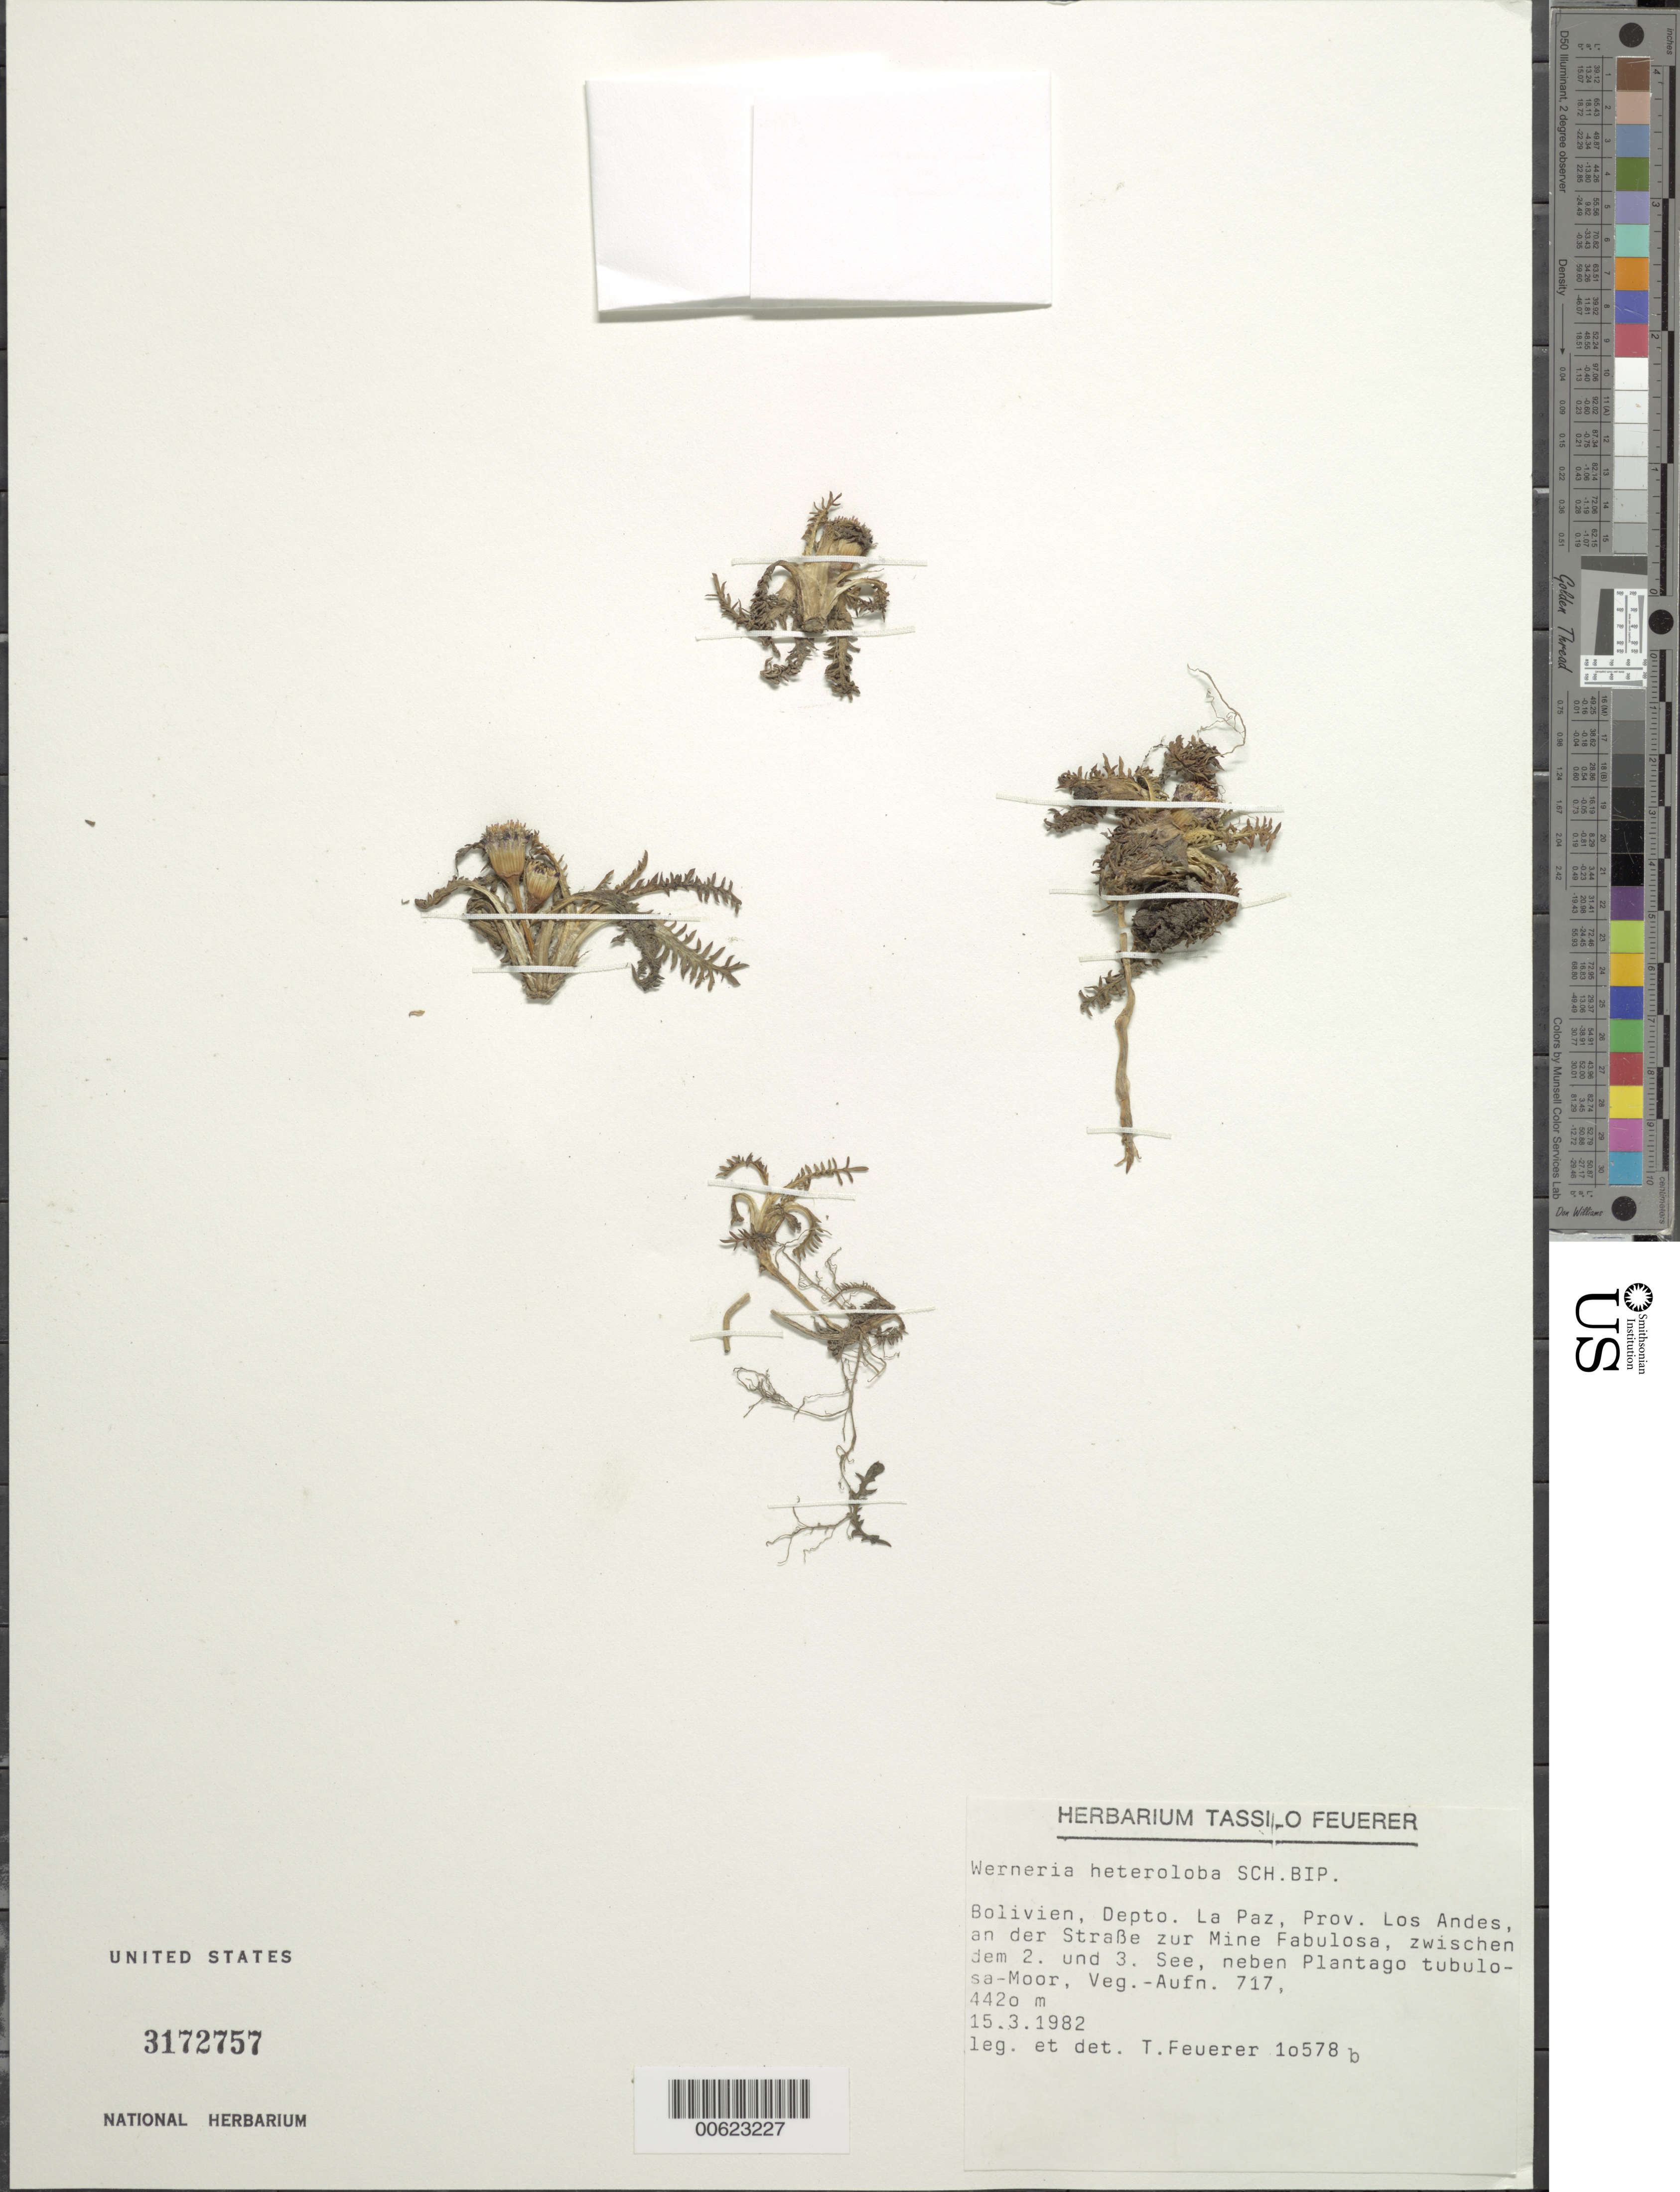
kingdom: Plantae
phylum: Tracheophyta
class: Magnoliopsida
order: Asterales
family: Asteraceae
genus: Werneria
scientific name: Werneria pinnatifida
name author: Remy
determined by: Calvo, Joel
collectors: T. Feuerer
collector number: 10547b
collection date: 1982-03-15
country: Bolivia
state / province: La Paz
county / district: Los Andes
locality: An der Strabe zur Mine Fabulosa, zwischen dem 2. und 3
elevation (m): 4420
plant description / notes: Seeton, neben plantago tubulosa-moor, veg.-aufn. 717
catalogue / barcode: US 3172757